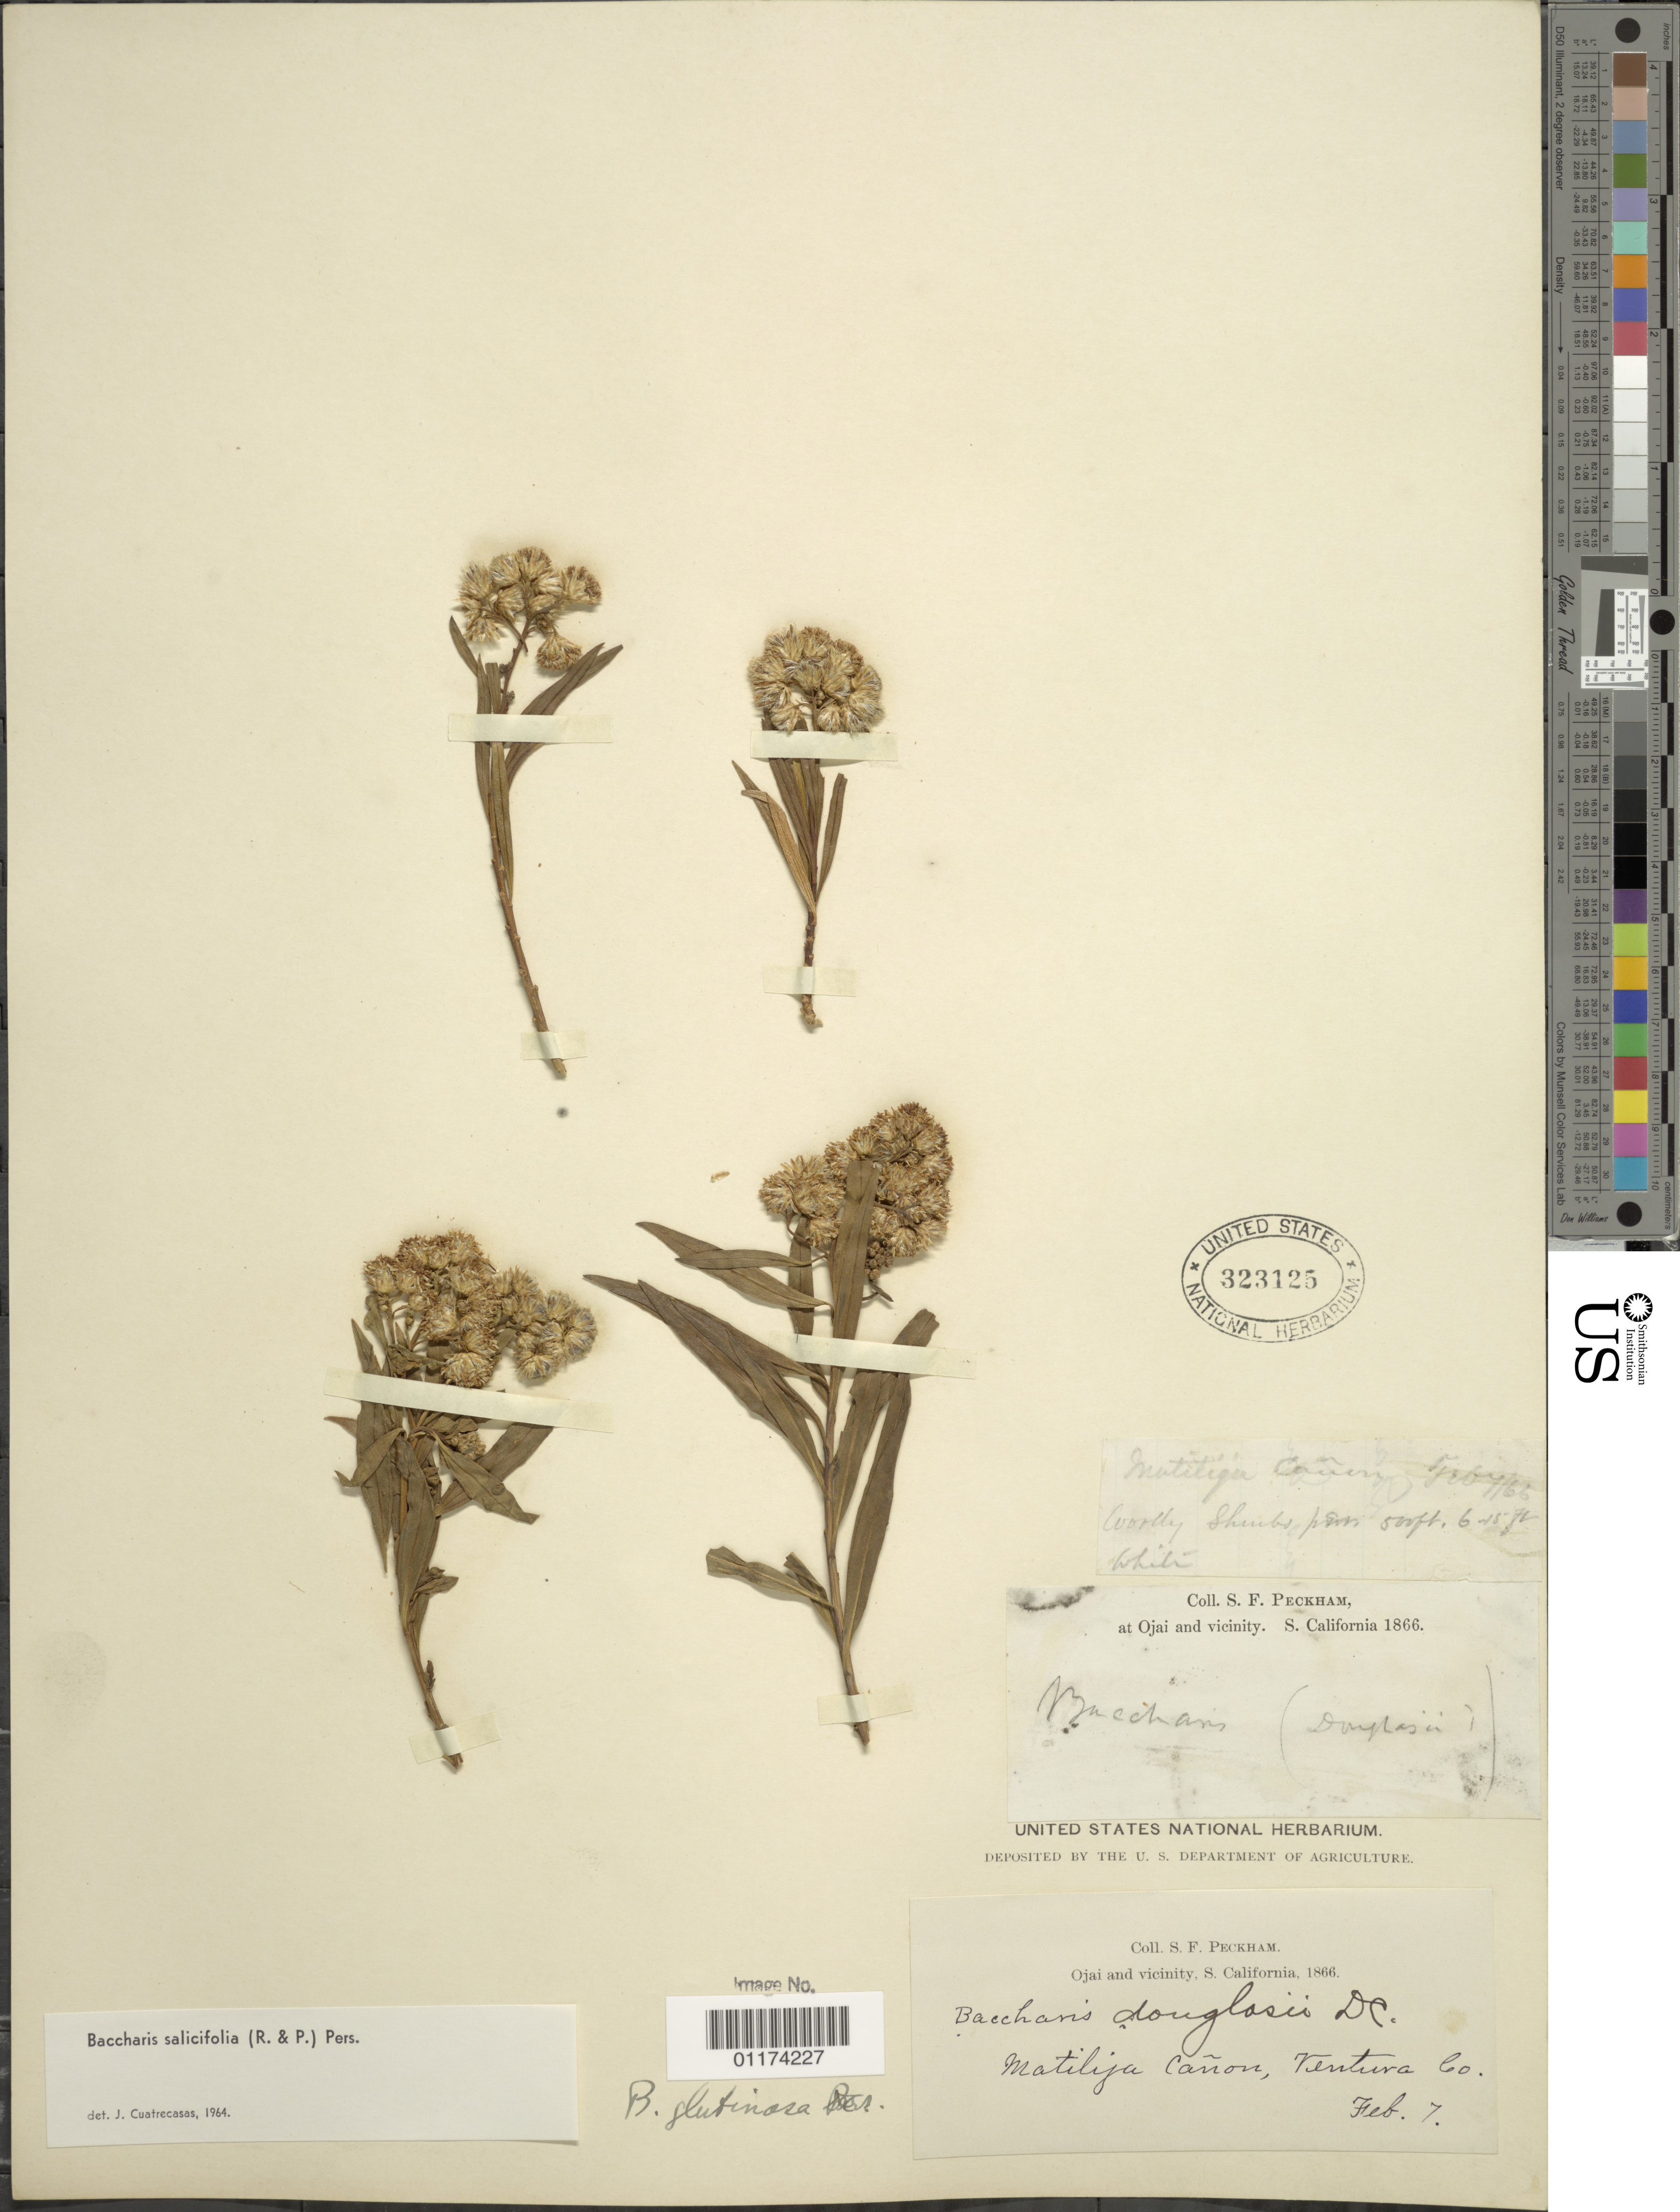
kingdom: Plantae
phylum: Tracheophyta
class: Magnoliopsida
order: Asterales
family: Asteraceae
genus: Baccharis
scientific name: Baccharis glutinosa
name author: Pers.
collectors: S. Peckham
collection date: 1866-02-07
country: United States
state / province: California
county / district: Ventura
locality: Ojai and vicinity, Matilija Canyon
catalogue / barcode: US 323125